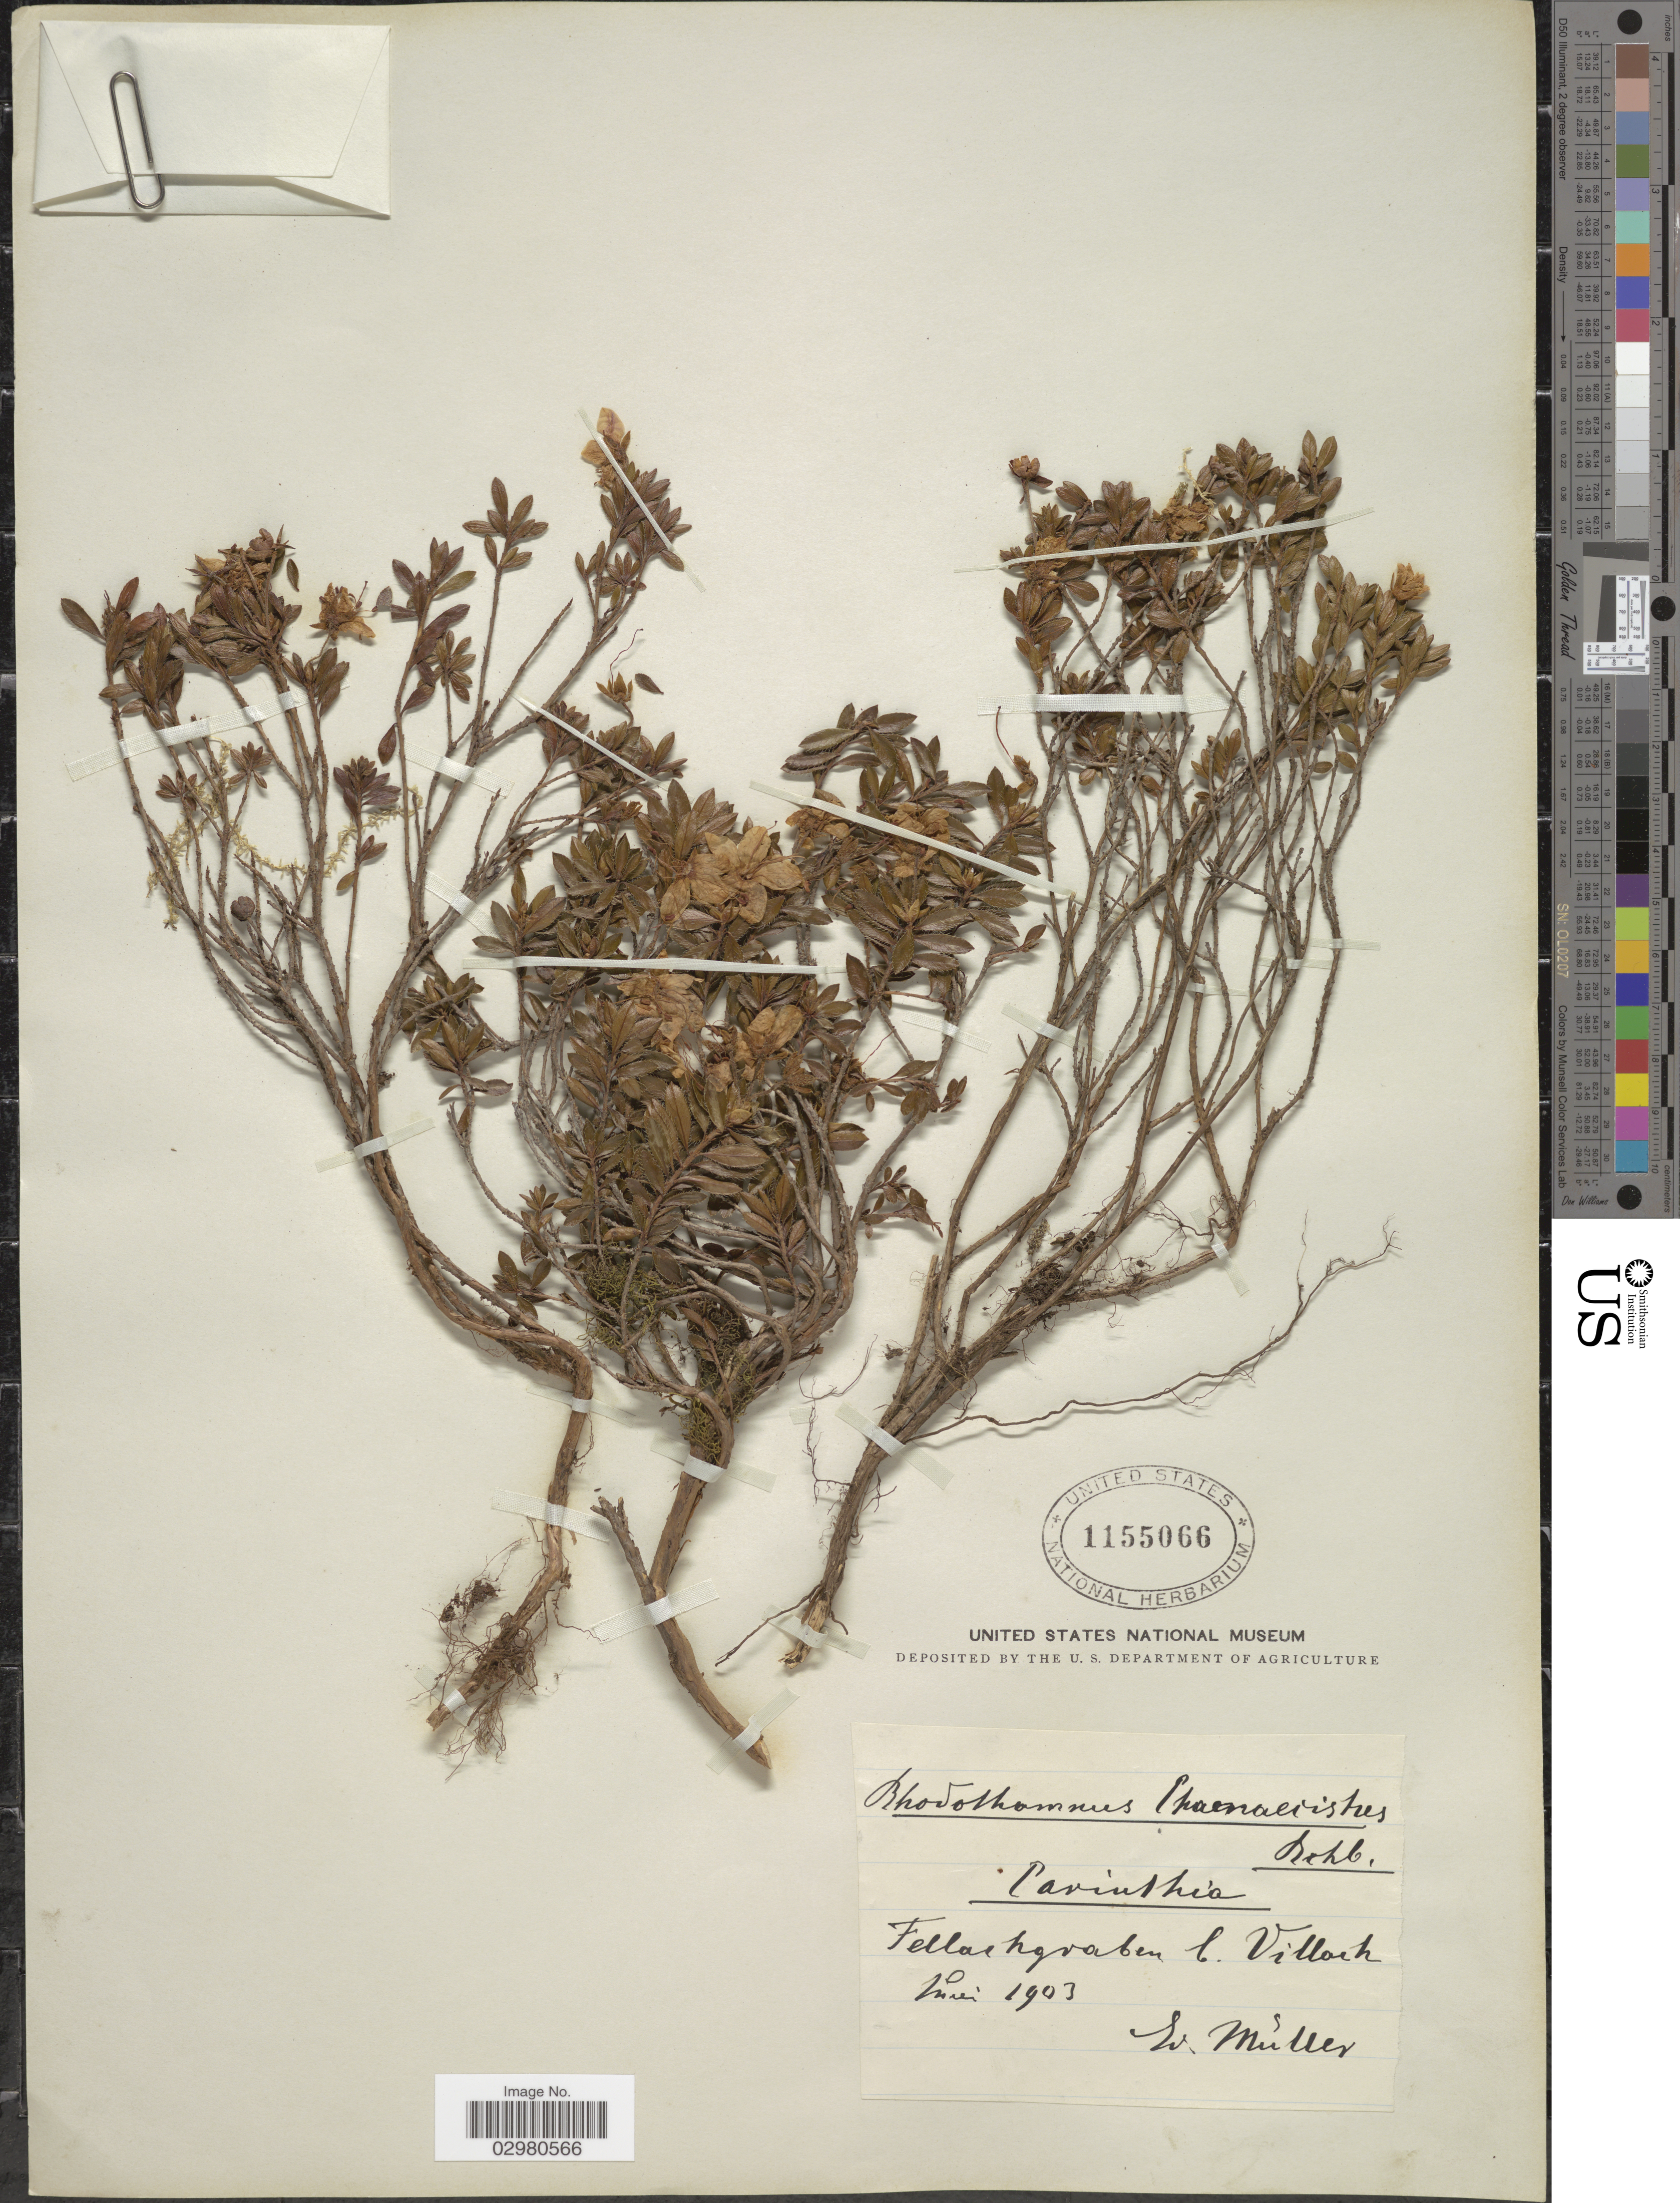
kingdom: Plantae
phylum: Tracheophyta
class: Magnoliopsida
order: Ericales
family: Ericaceae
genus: Rhodothamnus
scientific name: Rhodothamnus chamaecistus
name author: (L.) Rchb.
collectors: E. Müller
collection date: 1903-05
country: Austria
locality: Carinthia. Fellachgraben b. Villach.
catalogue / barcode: US 1155066